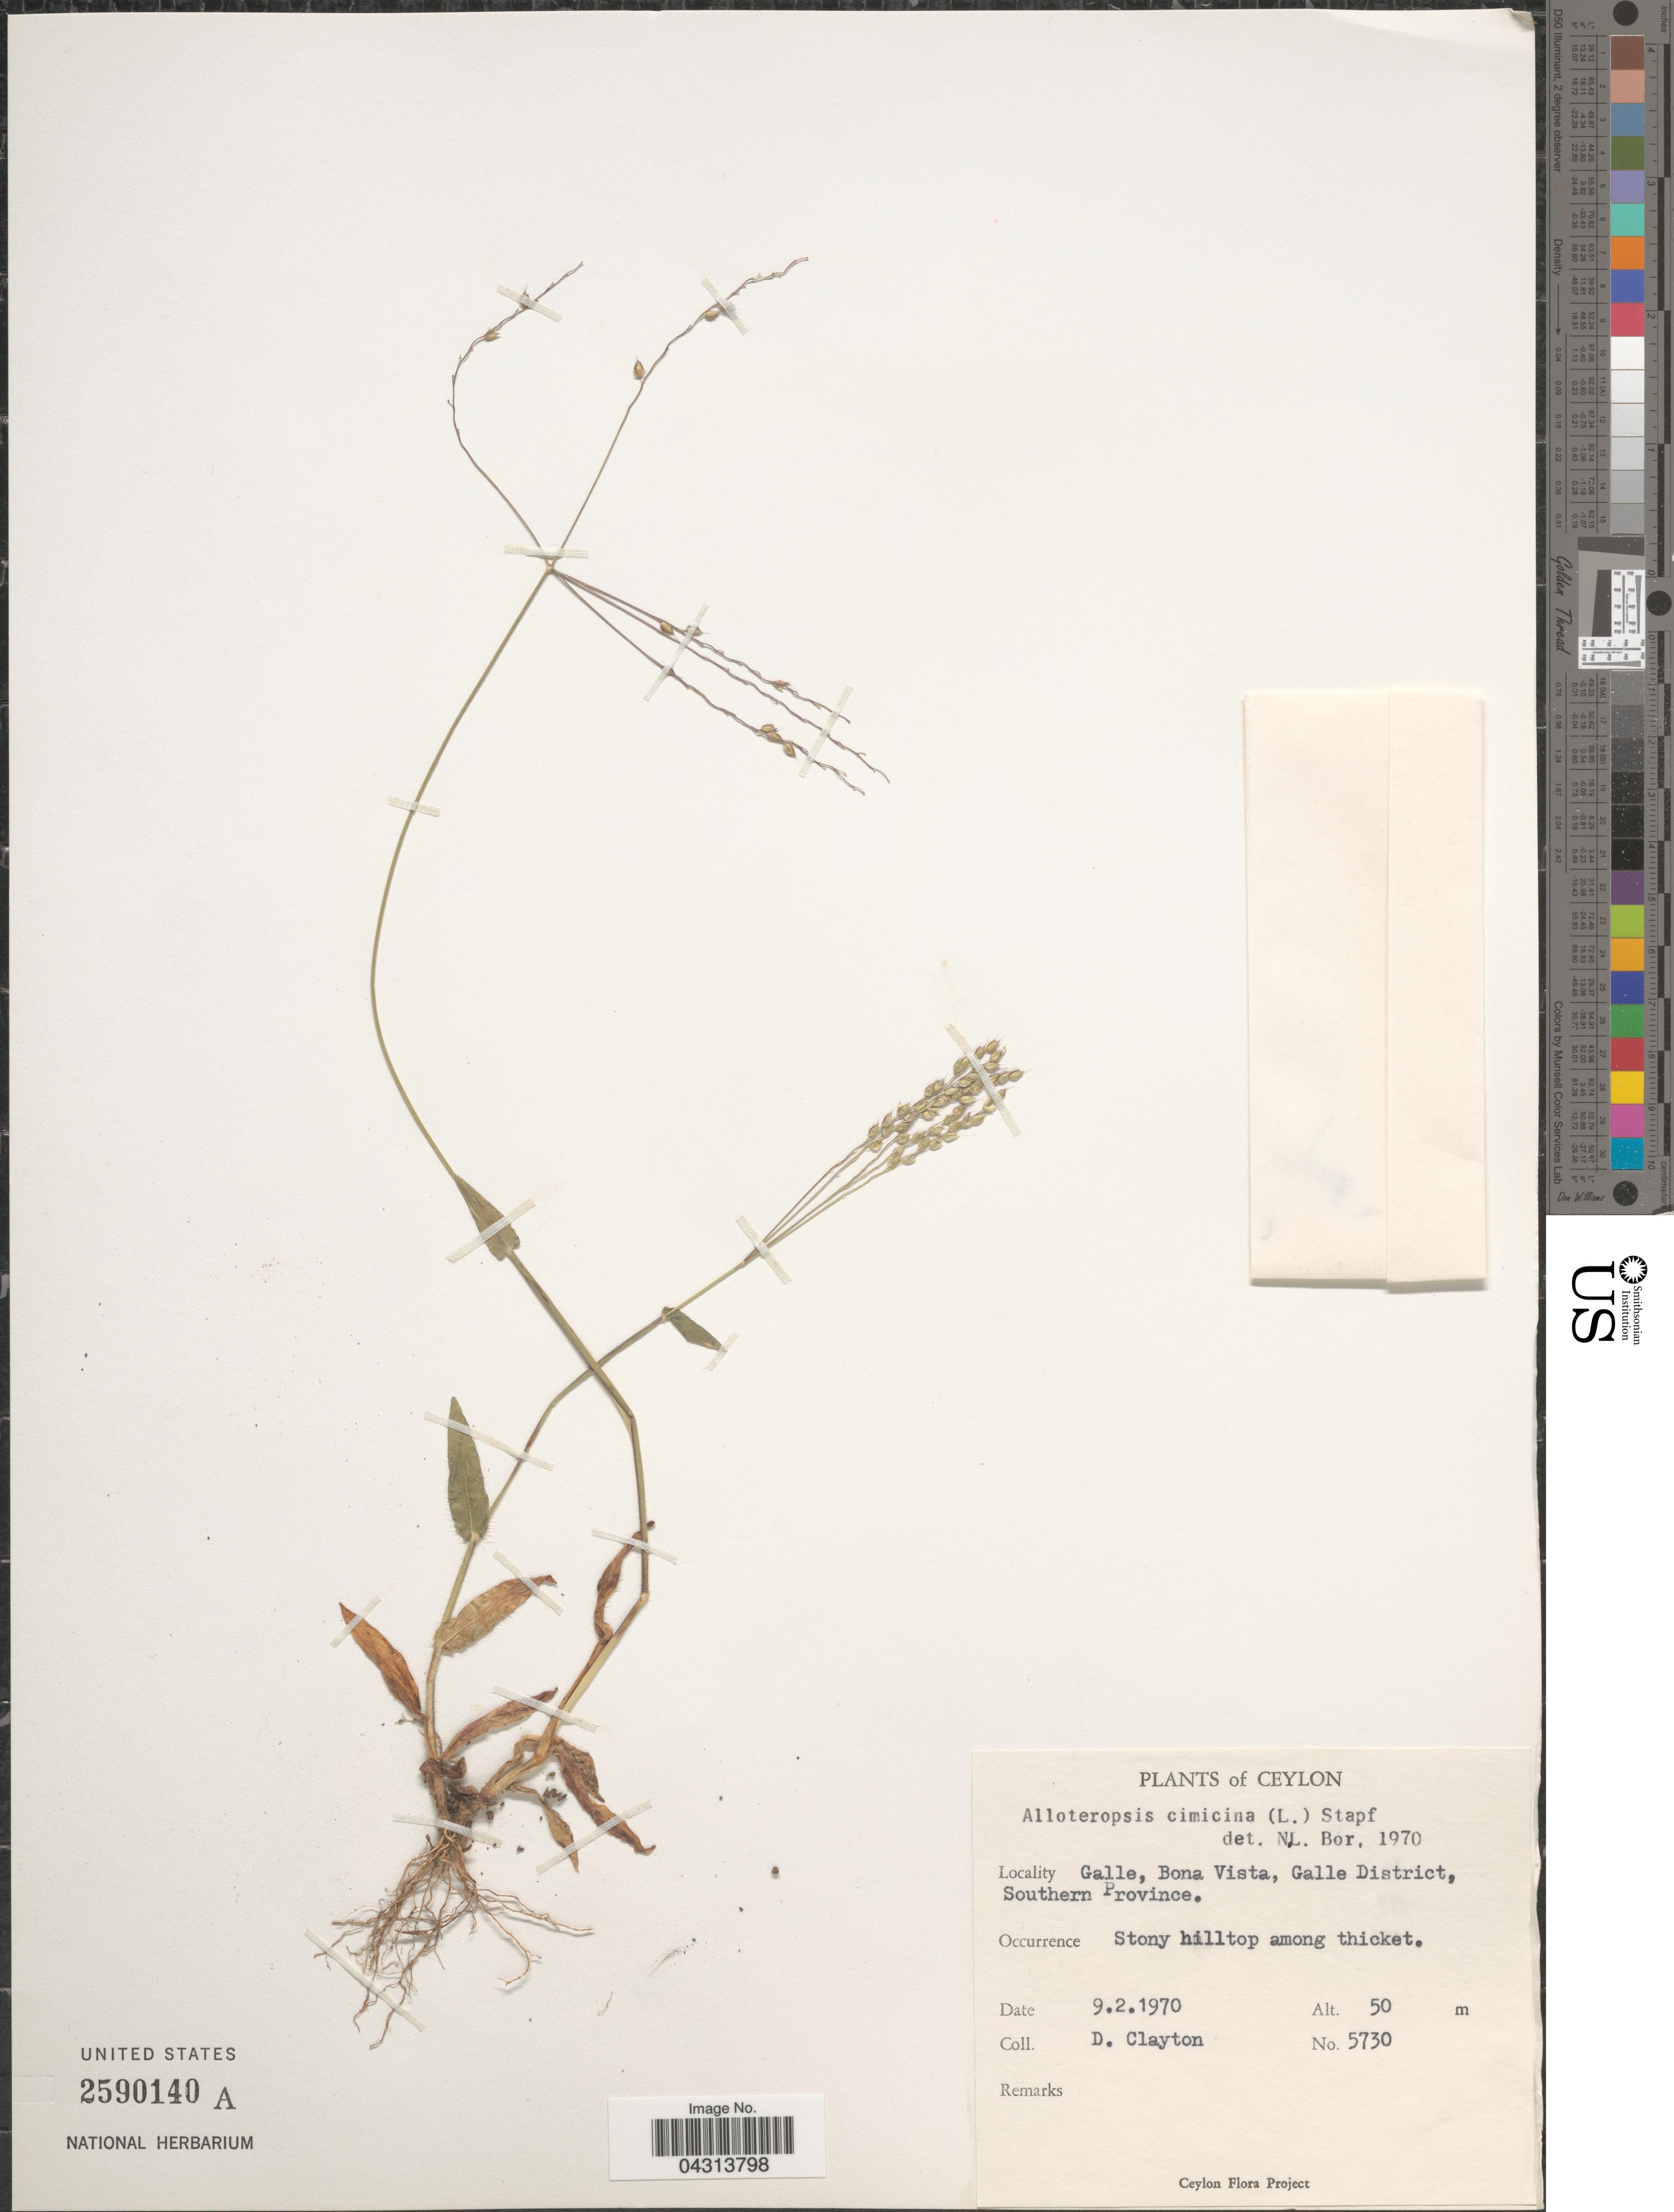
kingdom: Plantae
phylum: Tracheophyta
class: Liliopsida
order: Poales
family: Poaceae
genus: Alloteropsis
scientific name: Alloteropsis cimicina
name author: (L.) Stapf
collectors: D. Clayton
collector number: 5730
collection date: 1970-02-09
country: Sri Lanka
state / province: Southern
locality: Ceylon. Galle, Bona Vista, Galle District.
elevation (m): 50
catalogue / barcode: US 2590140A